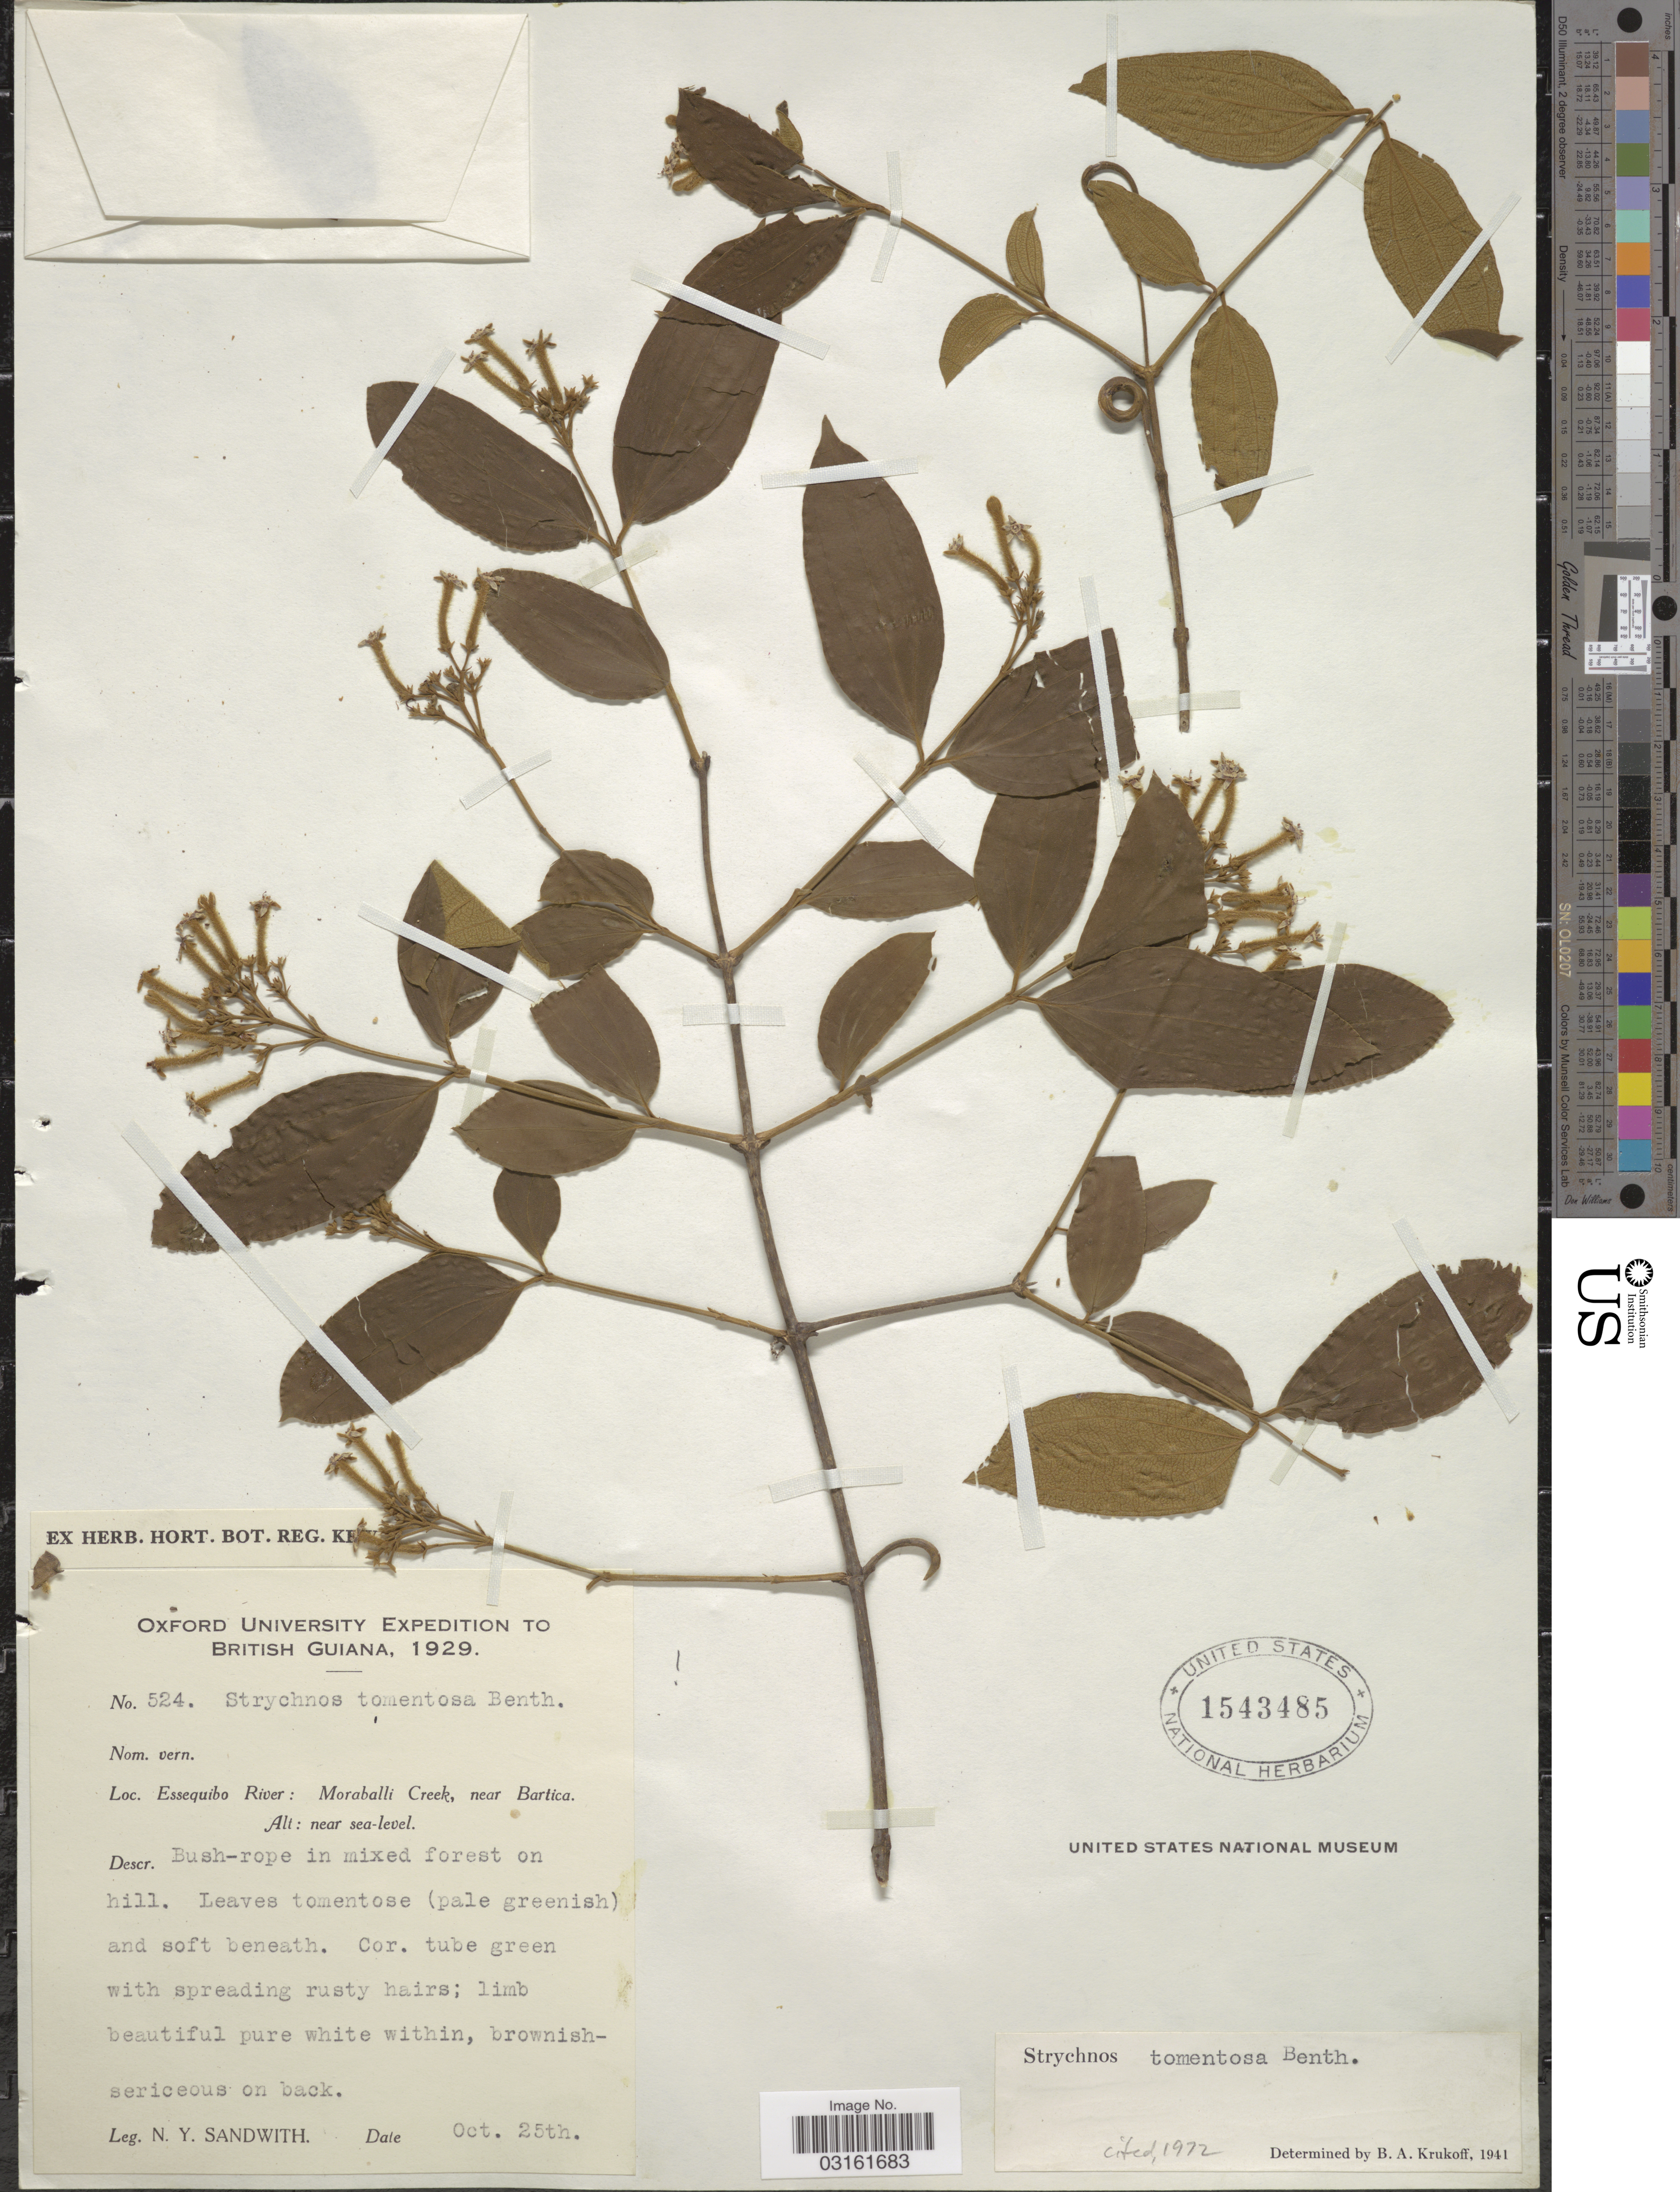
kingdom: Plantae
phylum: Tracheophyta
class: Magnoliopsida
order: Gentianales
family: Loganiaceae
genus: Strychnos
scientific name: Strychnos tomentosa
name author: Benth.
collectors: N. Y. Sandwith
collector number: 524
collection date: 1929-10-25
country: Guyana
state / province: Essequibo Isl-W. Demerara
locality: British Guiana. Essequibo River: Moraballi Creek, near Bartica.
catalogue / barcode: US 1543485